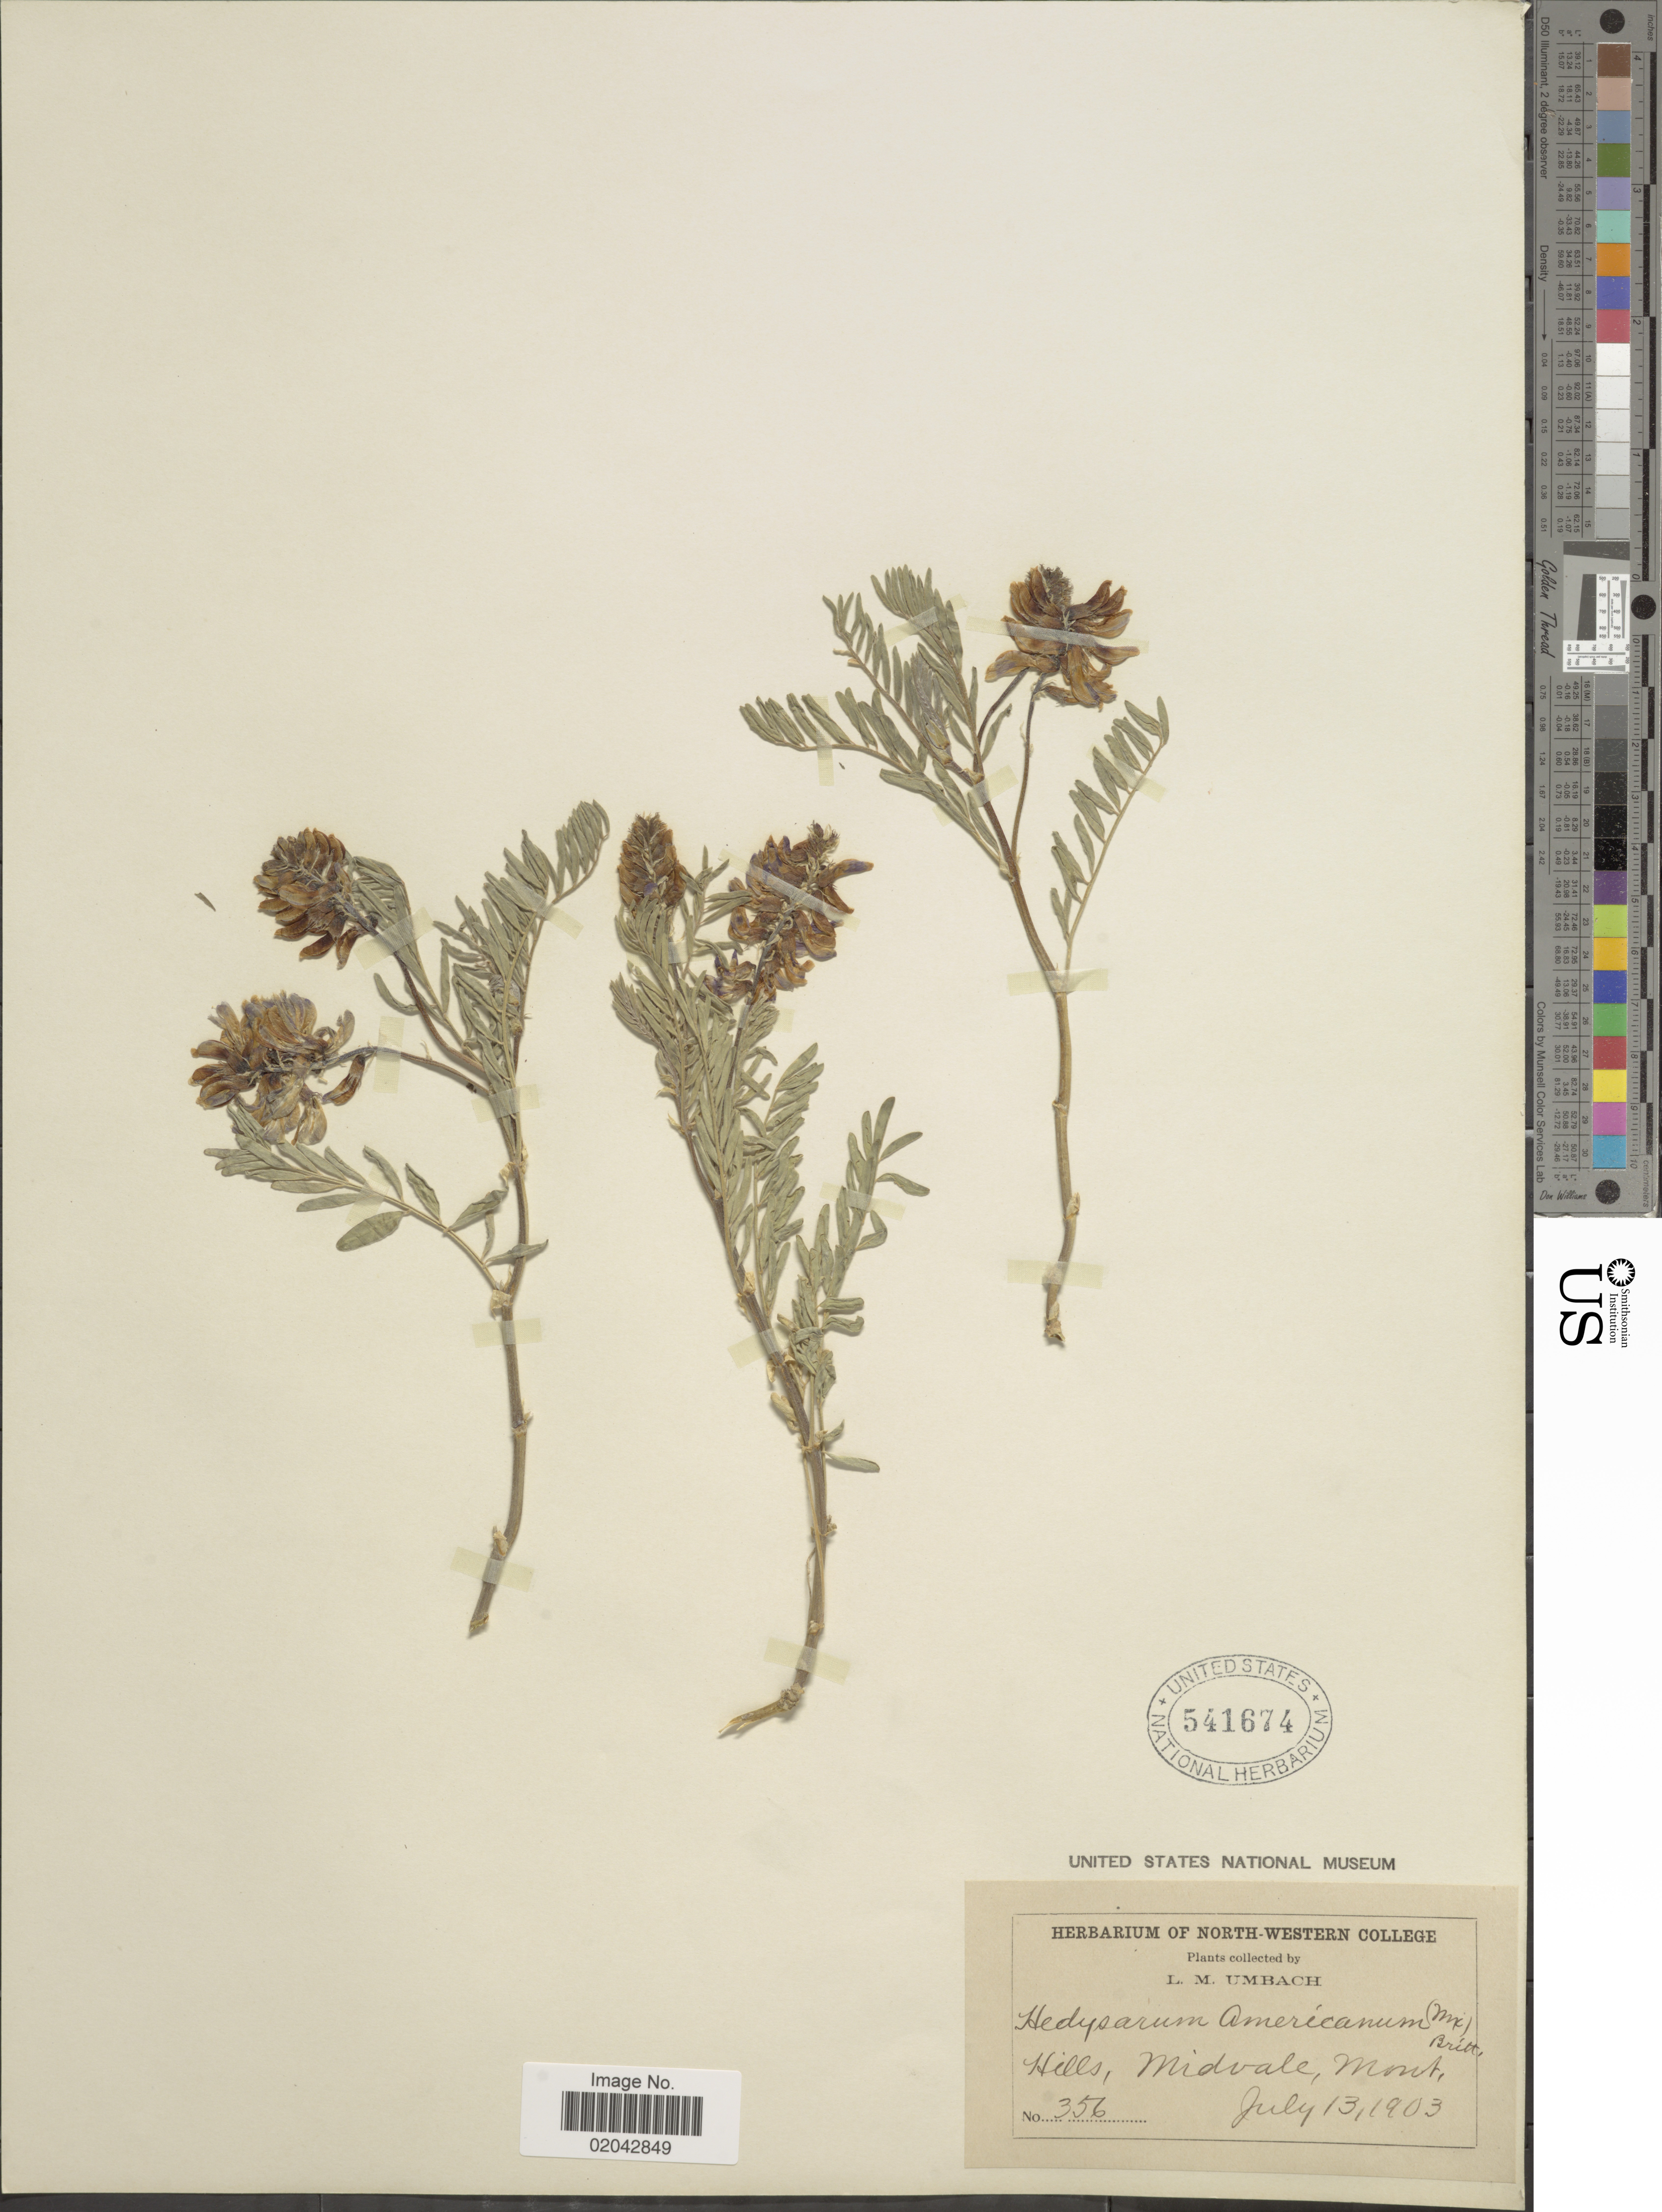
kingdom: Plantae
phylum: Tracheophyta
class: Magnoliopsida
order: Fabales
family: Fabaceae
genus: Hedysarum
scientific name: Hedysarum sp.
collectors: L. M. Umbach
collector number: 356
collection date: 1903-07-13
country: United States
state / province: Montana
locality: Hills, Midvale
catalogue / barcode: US 541674